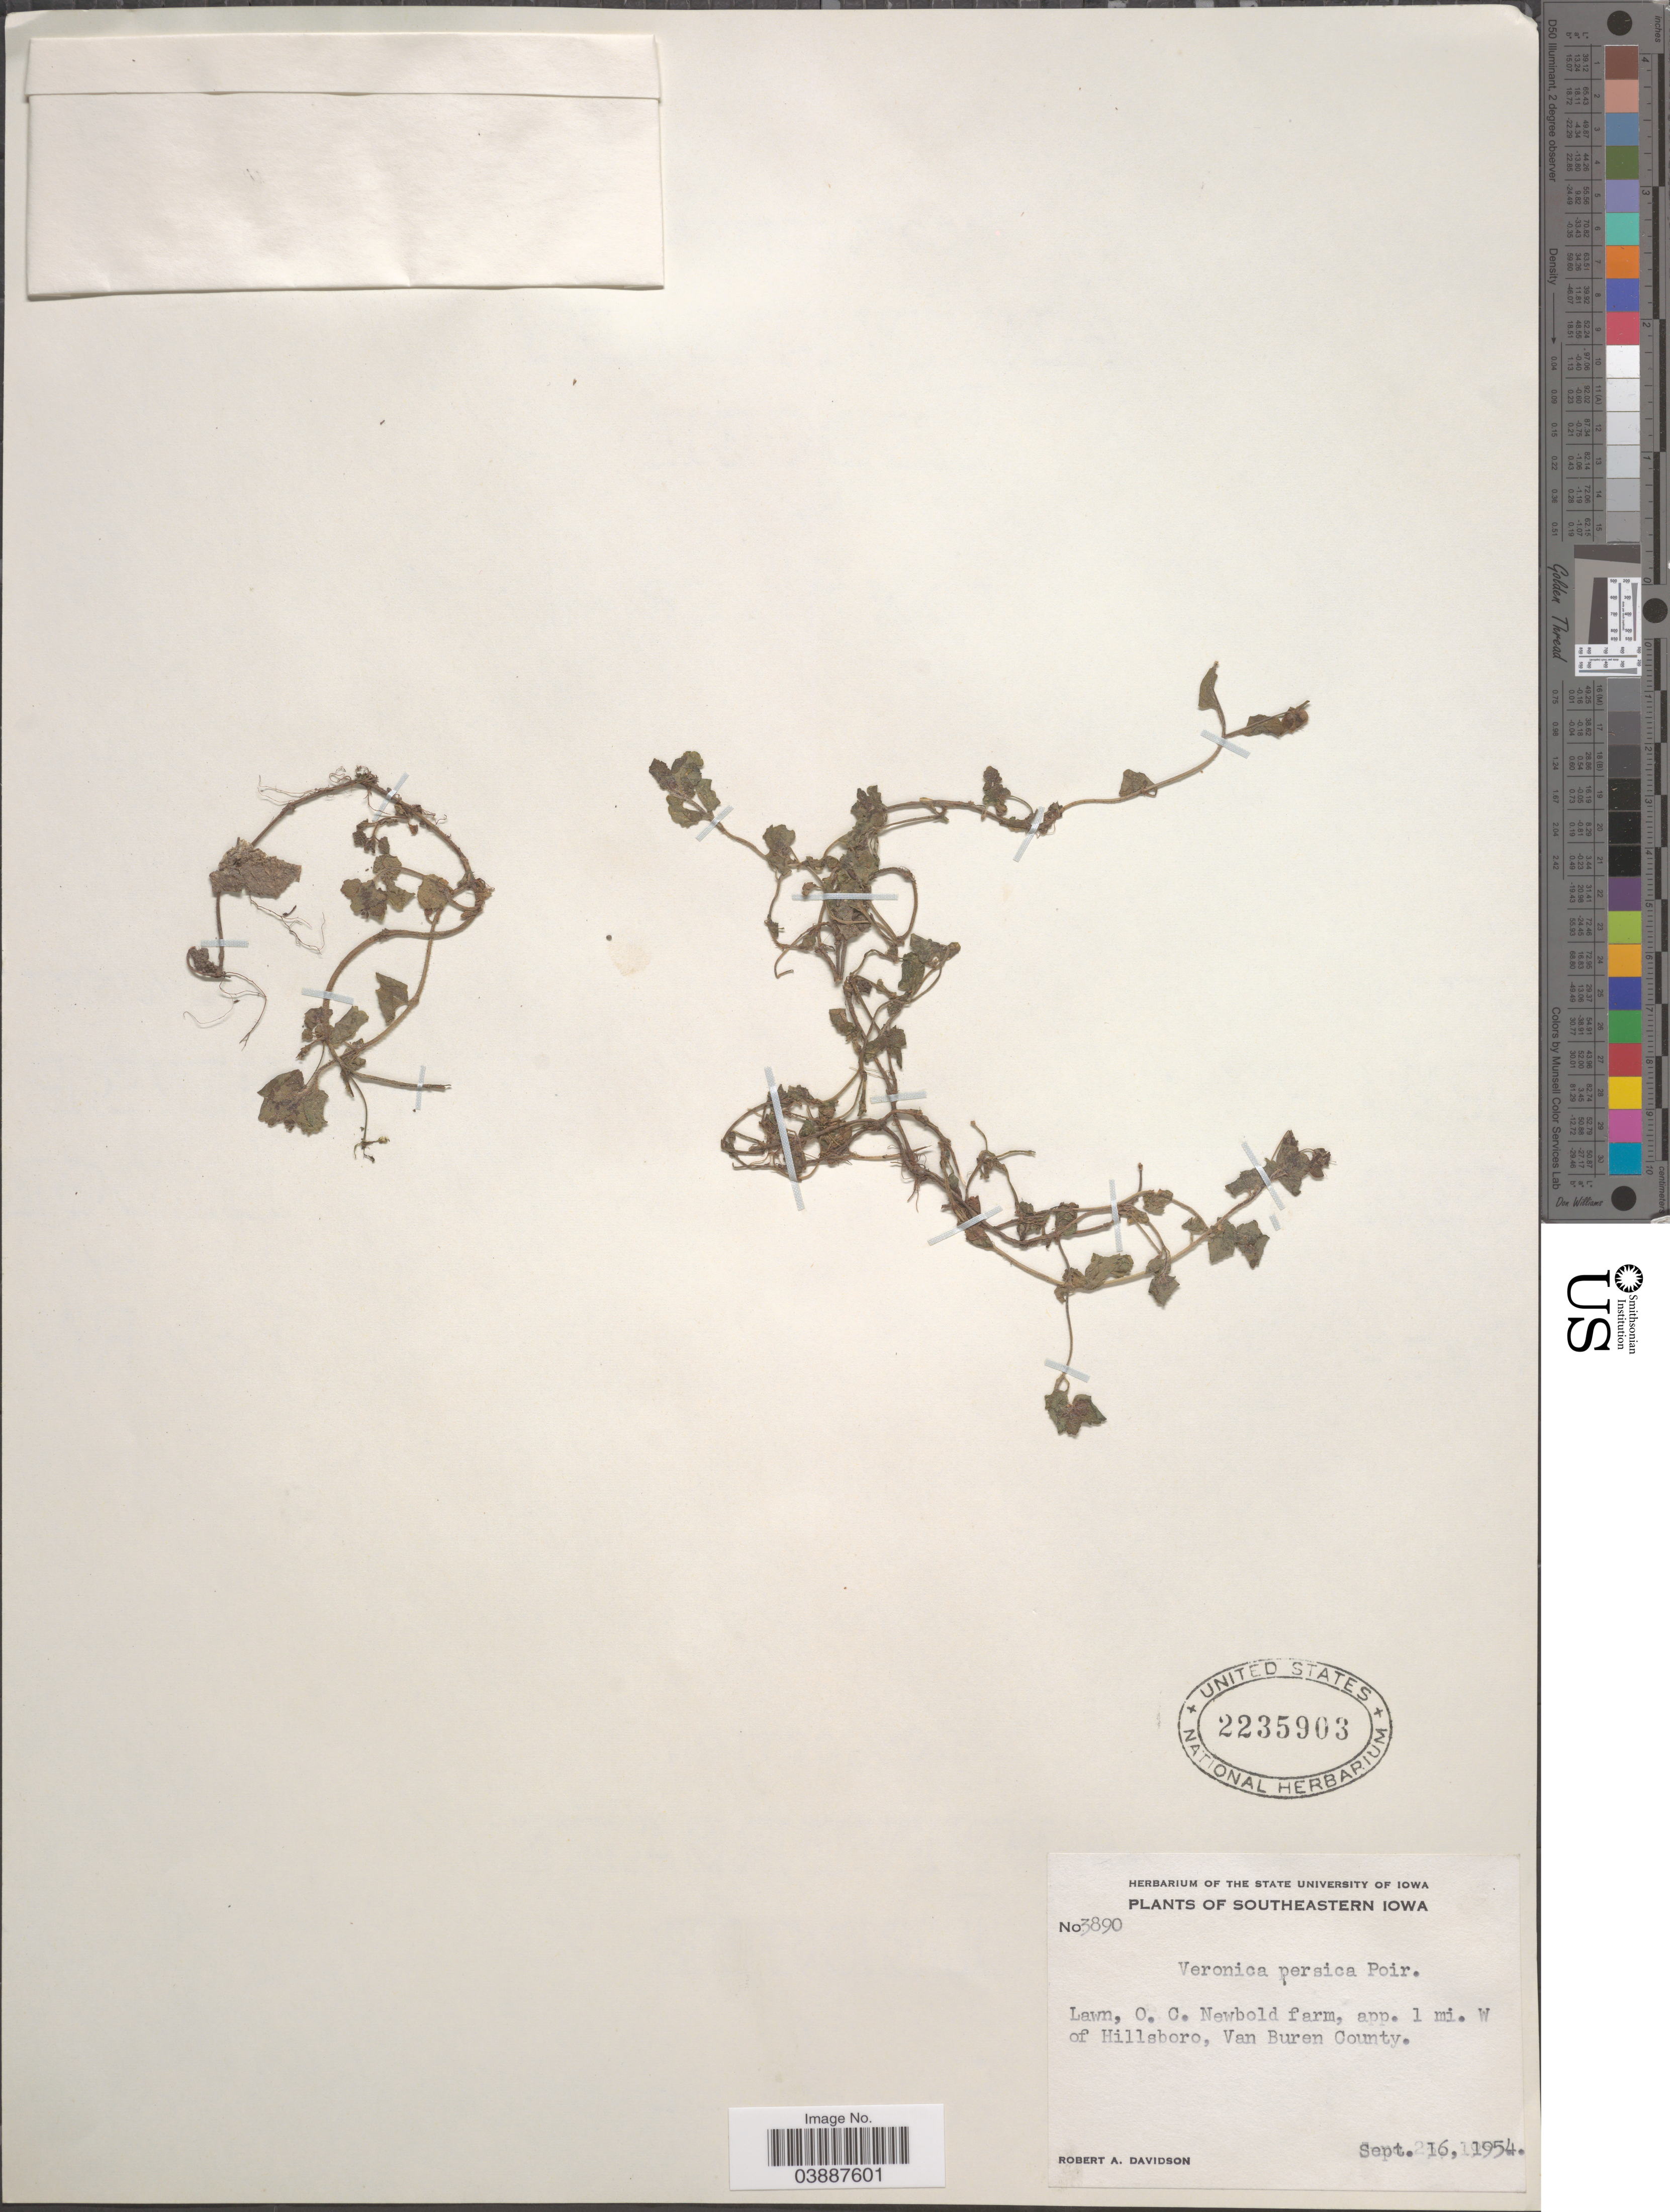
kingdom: Plantae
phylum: Tracheophyta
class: Magnoliopsida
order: Lamiales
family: Plantaginaceae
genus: Veronica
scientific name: Veronica persica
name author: Poir.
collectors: R. A. Davidson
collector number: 3890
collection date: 1954-09-16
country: United States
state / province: Iowa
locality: Southeastern Iowa. Lawn, O. C. Newbold farm, app. 1 mi. W of Hillsboro, Van Buren County.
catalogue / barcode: US 2235903